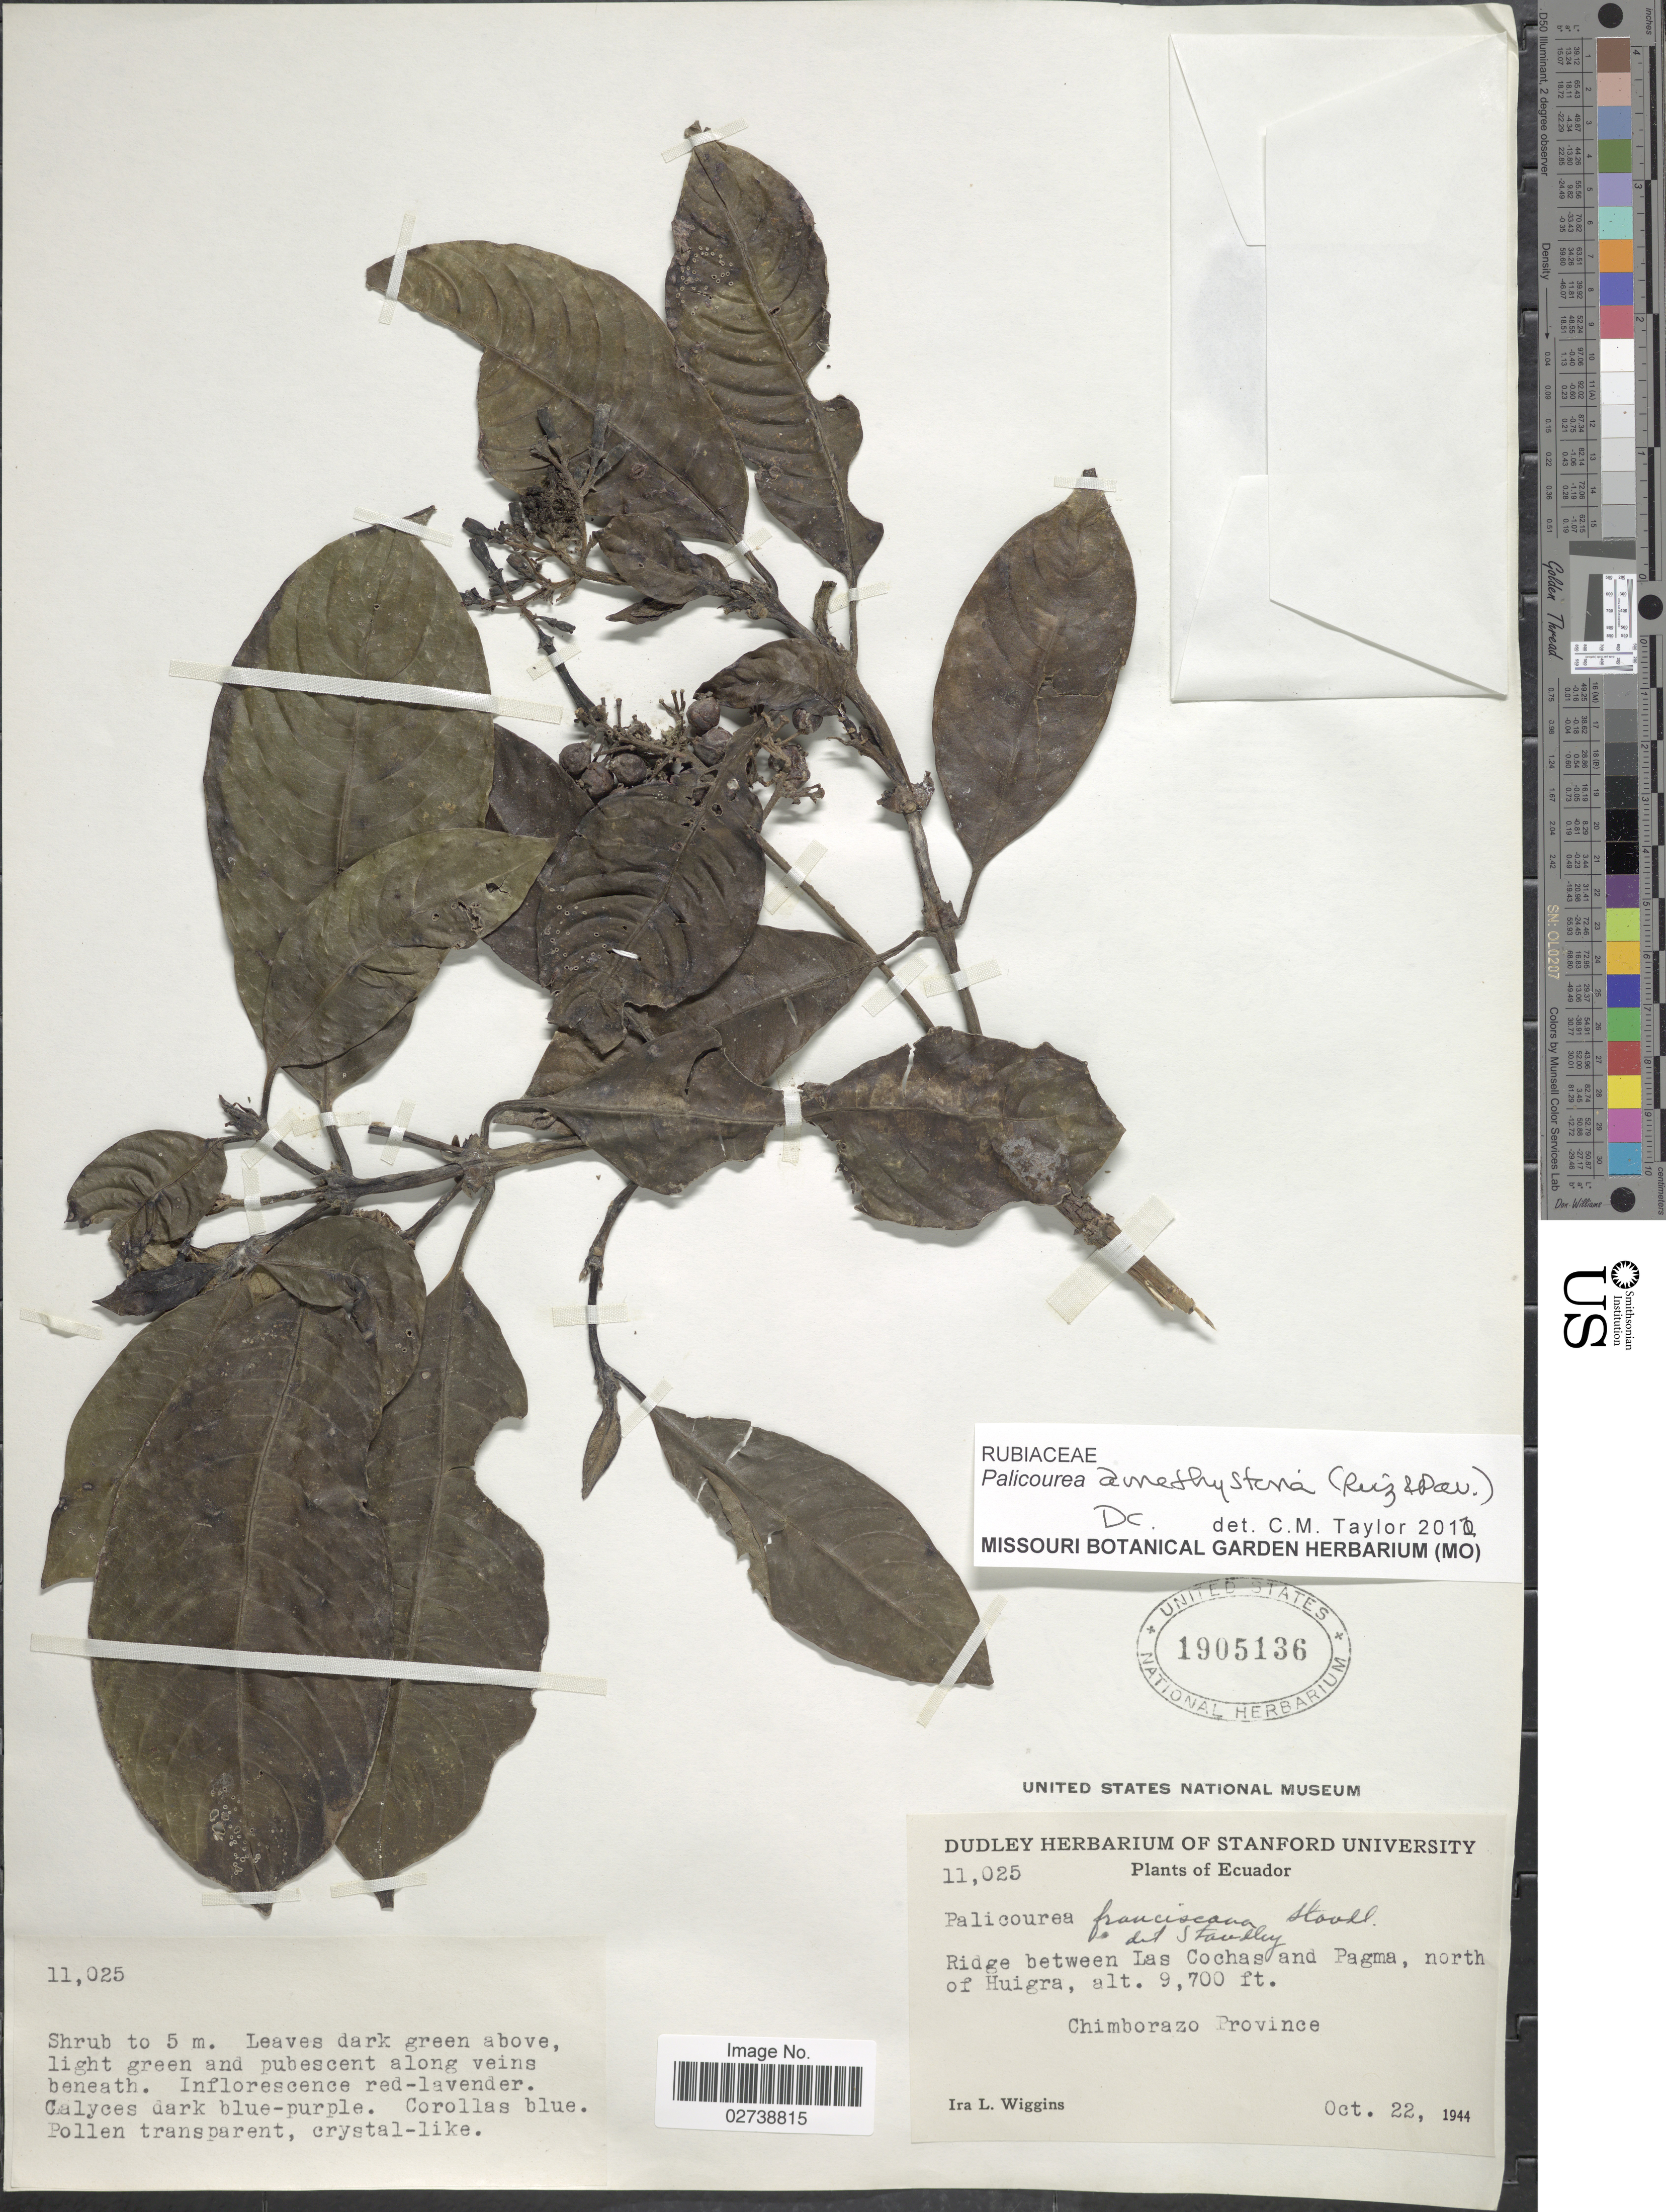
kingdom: Plantae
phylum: Tracheophyta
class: Magnoliopsida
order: Gentianales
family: Rubiaceae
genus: Palicourea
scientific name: Palicourea amethystina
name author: (Ruiz & Pav.) DC.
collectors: I. L. Wiggins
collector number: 11025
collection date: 1944-10-22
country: Ecuador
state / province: Chimborazo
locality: Ridge between Las Cochas and Pagma, north of Huigra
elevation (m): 2957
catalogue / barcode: US 1905136